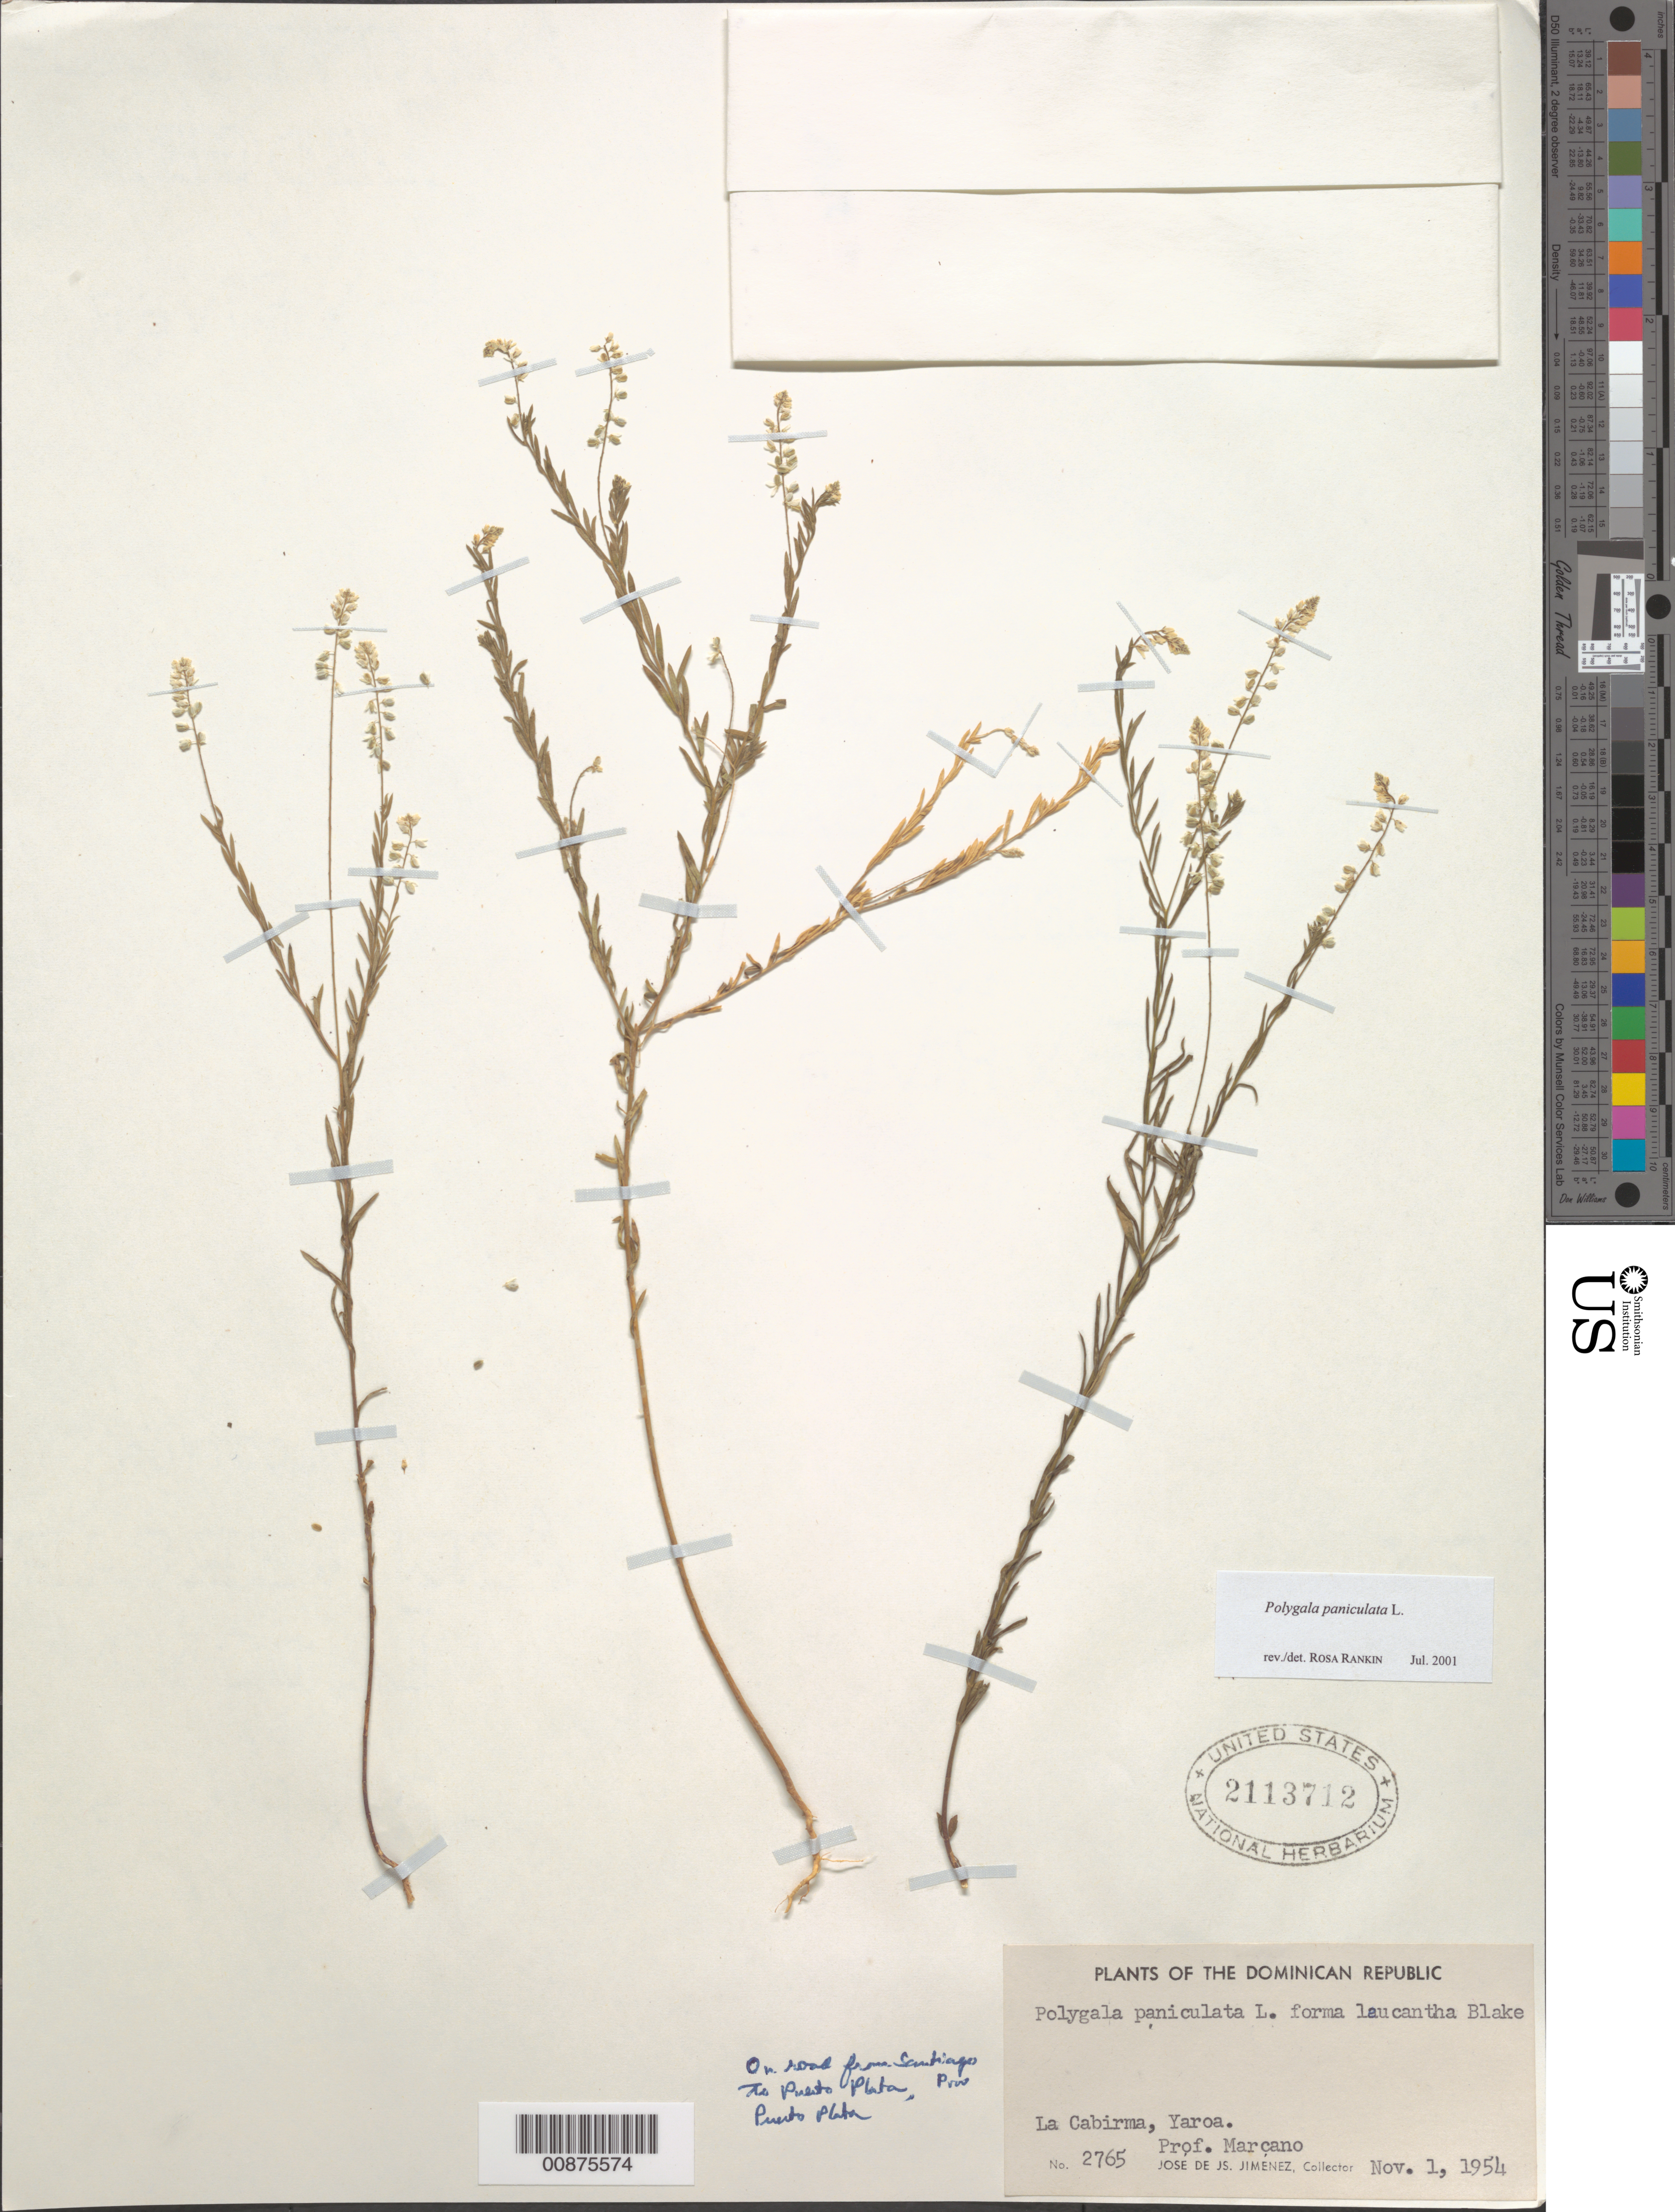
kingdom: Plantae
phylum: Tracheophyta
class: Magnoliopsida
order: Fabales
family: Polygalaceae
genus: Polygala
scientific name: Polygala paniculata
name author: L.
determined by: Rankin Rodriguez, Rosa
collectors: J. J. Jiménez Almonte & E. J. Marcano F.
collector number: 2765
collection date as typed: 01 Nov 1954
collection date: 1954-11-01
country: Dominican Republic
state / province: Puerto Plata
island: Hispaniola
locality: La Cabirma, Yaroa, road from Santiago to Puerto Plata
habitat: On road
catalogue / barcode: US 2113712